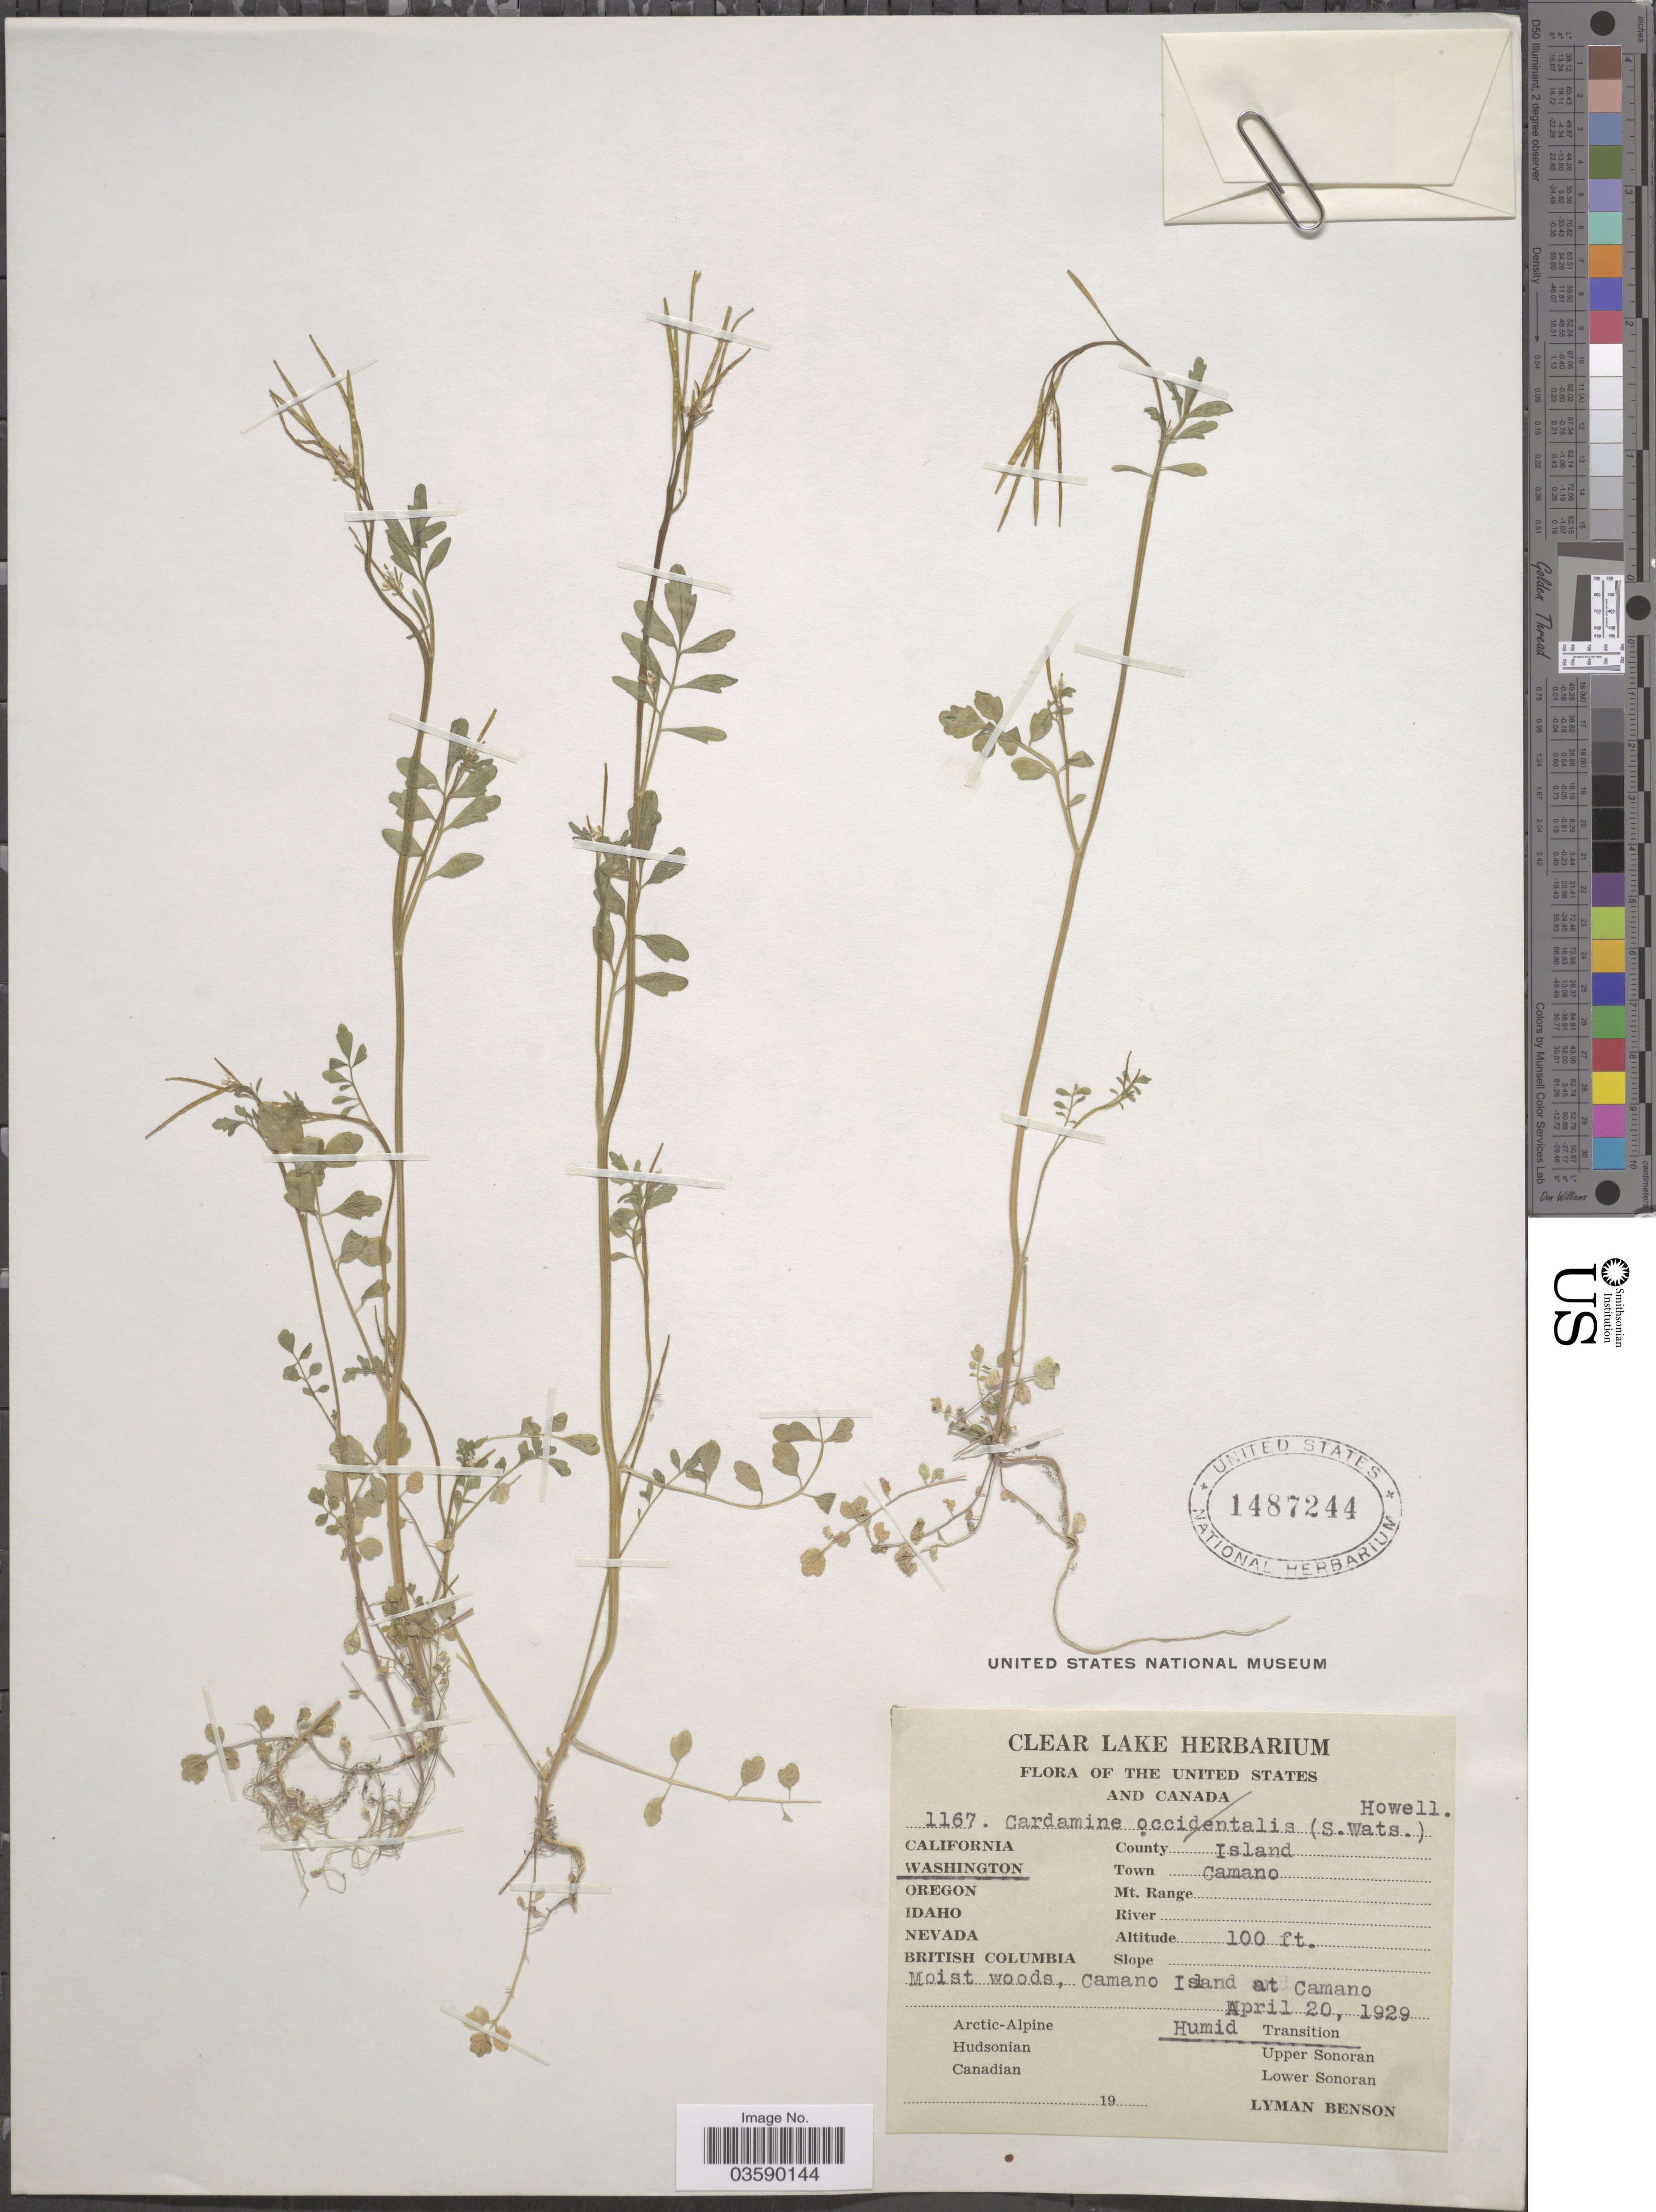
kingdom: Plantae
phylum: Tracheophyta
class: Magnoliopsida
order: Brassicales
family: Brassicaceae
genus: Cardamine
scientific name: Cardamine sp.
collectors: L. D. Benson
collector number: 1167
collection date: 1929-04-20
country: United States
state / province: Washington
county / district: Island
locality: County Island. Town Camano. Camano Island at Camano. Humid Transition.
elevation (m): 30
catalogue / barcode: US 1487244